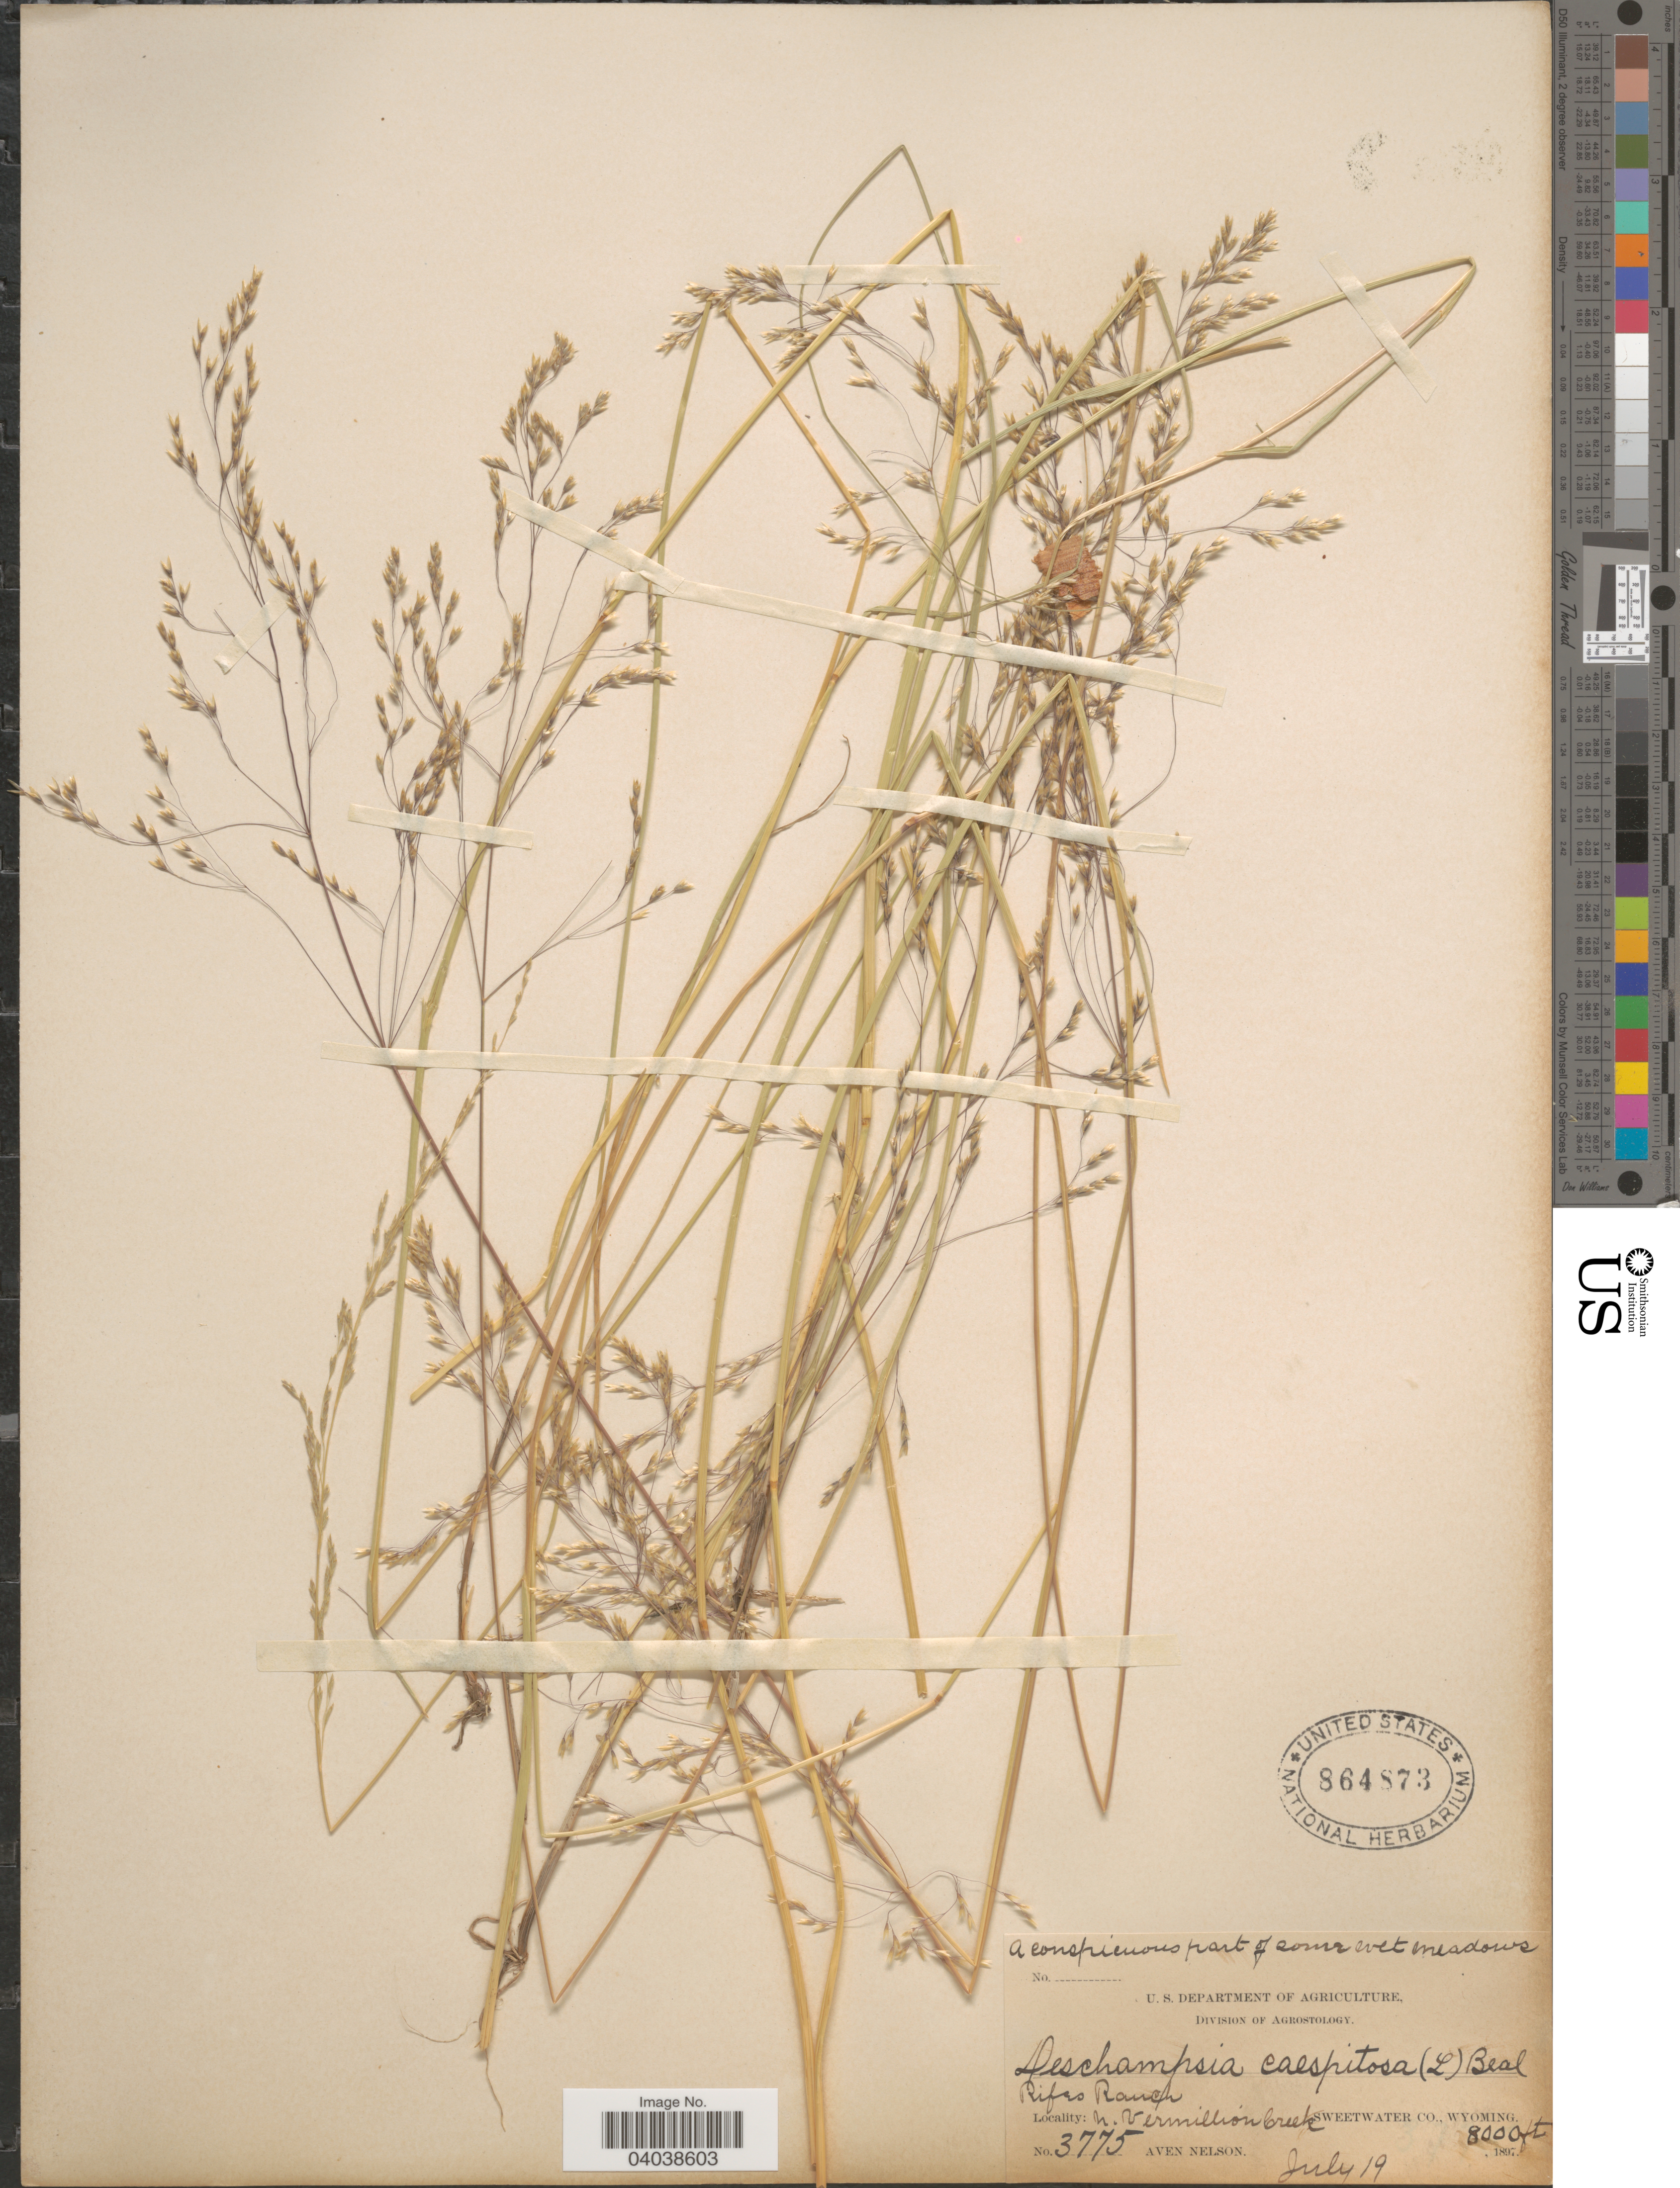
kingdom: Plantae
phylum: Tracheophyta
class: Liliopsida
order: Poales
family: Poaceae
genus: Deschampsia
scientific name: Deschampsia cespitosa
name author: (L.) P. Beauv.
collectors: A. Nelson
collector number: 3775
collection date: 1897-07-19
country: United States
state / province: Wyoming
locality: Rifes Ranch. N. Vermillion Creek. Sweetwater Co.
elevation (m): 2438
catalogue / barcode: US 864873